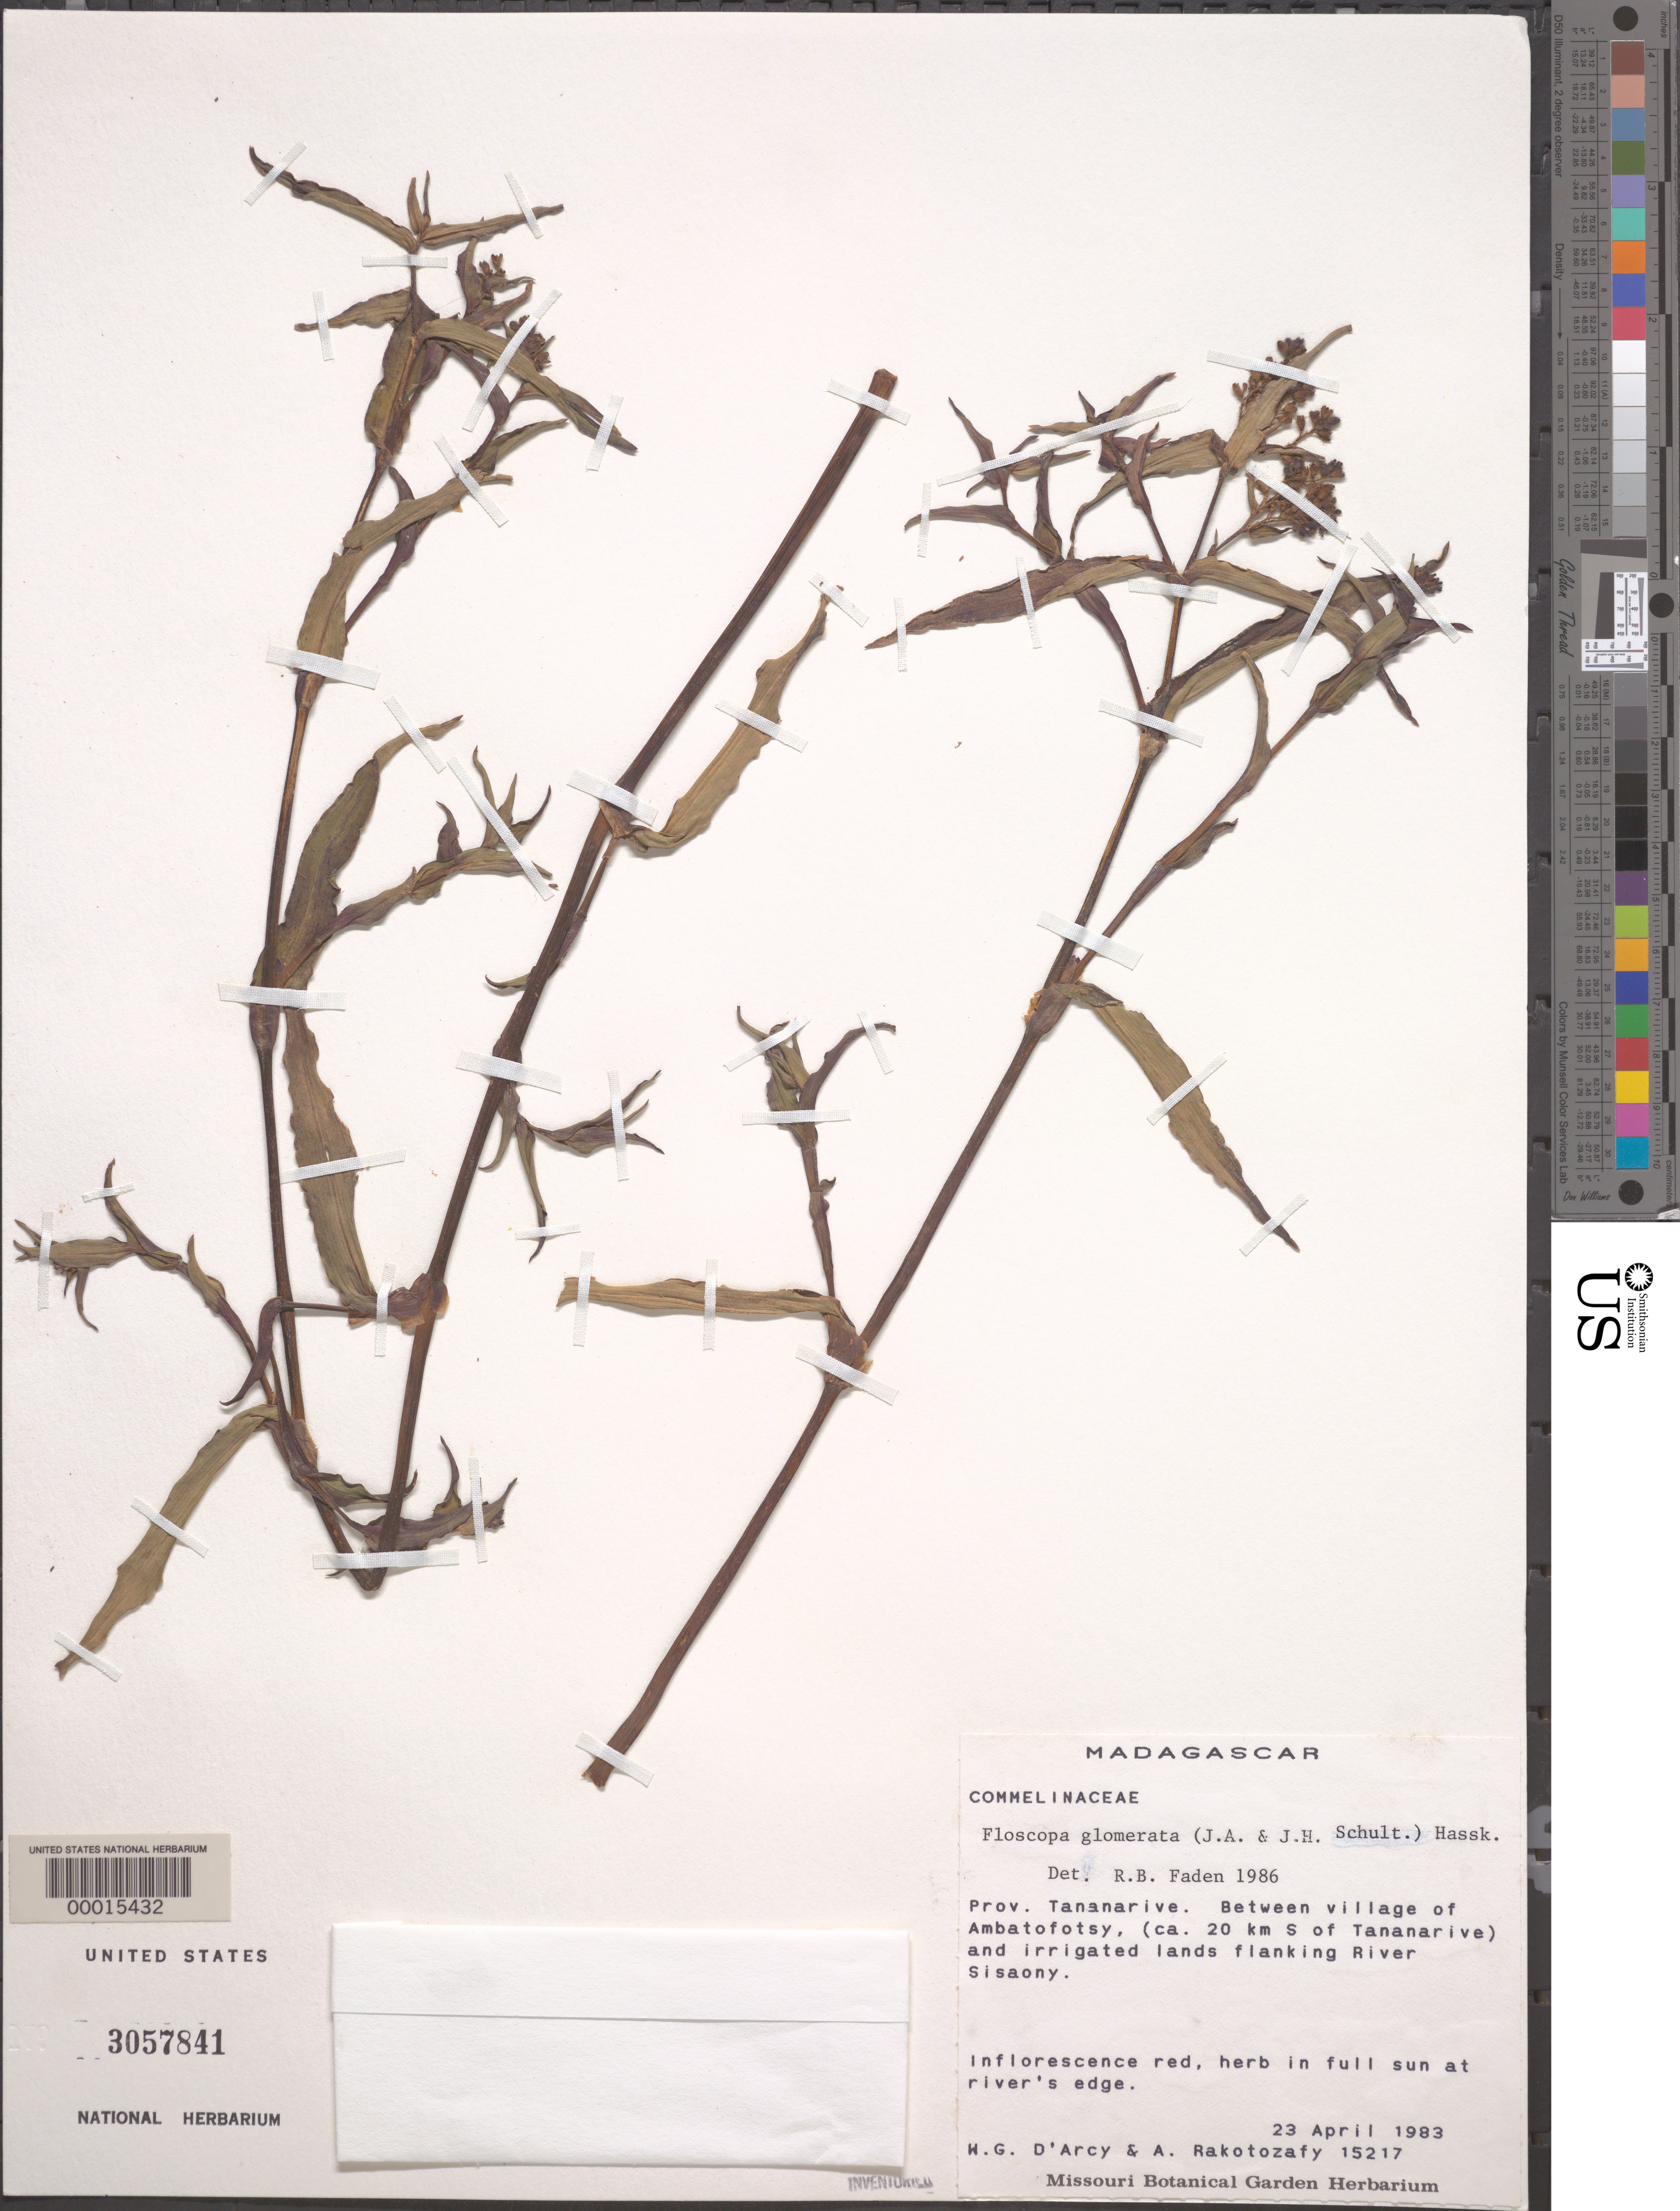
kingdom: Plantae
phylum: Tracheophyta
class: Liliopsida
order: Commelinales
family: Commelinaceae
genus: Floscopa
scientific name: Floscopa glomerata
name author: (Willd. ex Schult. & Schult. f.) Hassk.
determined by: Faden, Robert B., (US), Smithsonian Institution - National Museum of Natural History (UNITED STATES)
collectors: W. G. D'Arcy & A. Rakotozafy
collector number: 15217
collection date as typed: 23 Apr 1983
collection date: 1983-04-23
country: Madagascar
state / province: Analamanga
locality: Between village of ambatofotsy and river sisaony (20 km s of tananarive)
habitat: Irrigated lands near river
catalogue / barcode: US 3057841